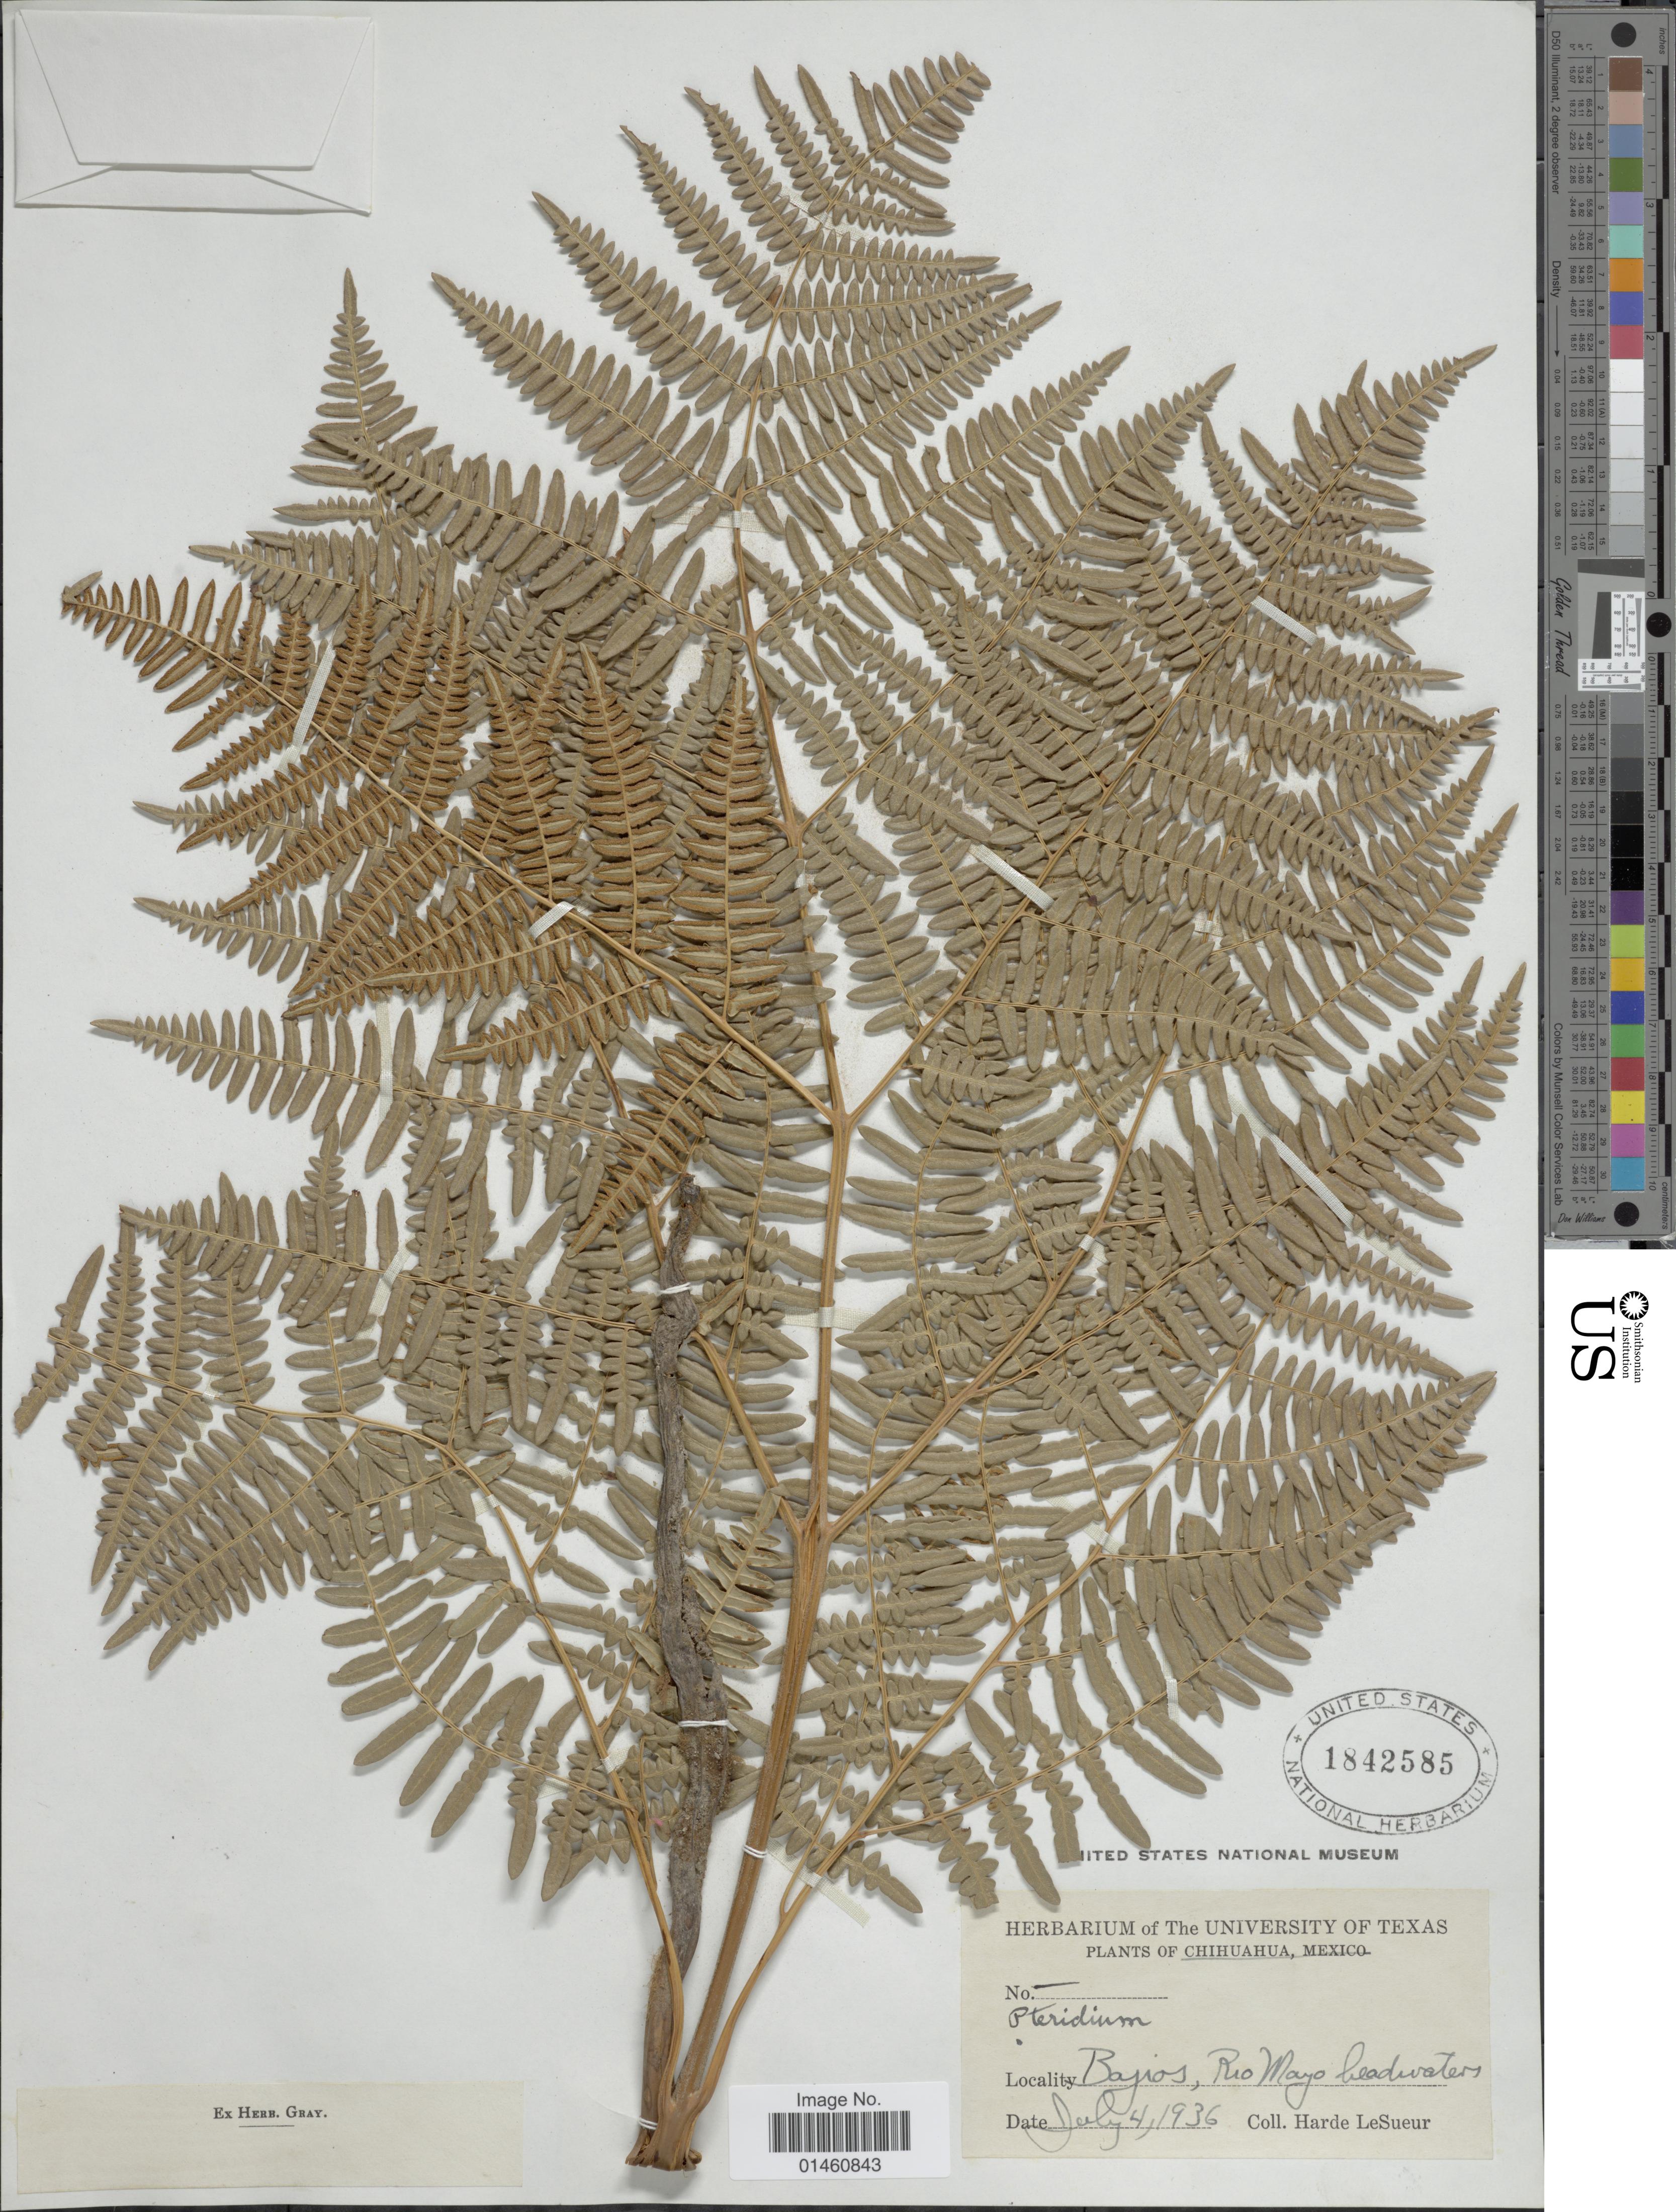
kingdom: Plantae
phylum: Tracheophyta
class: Polypodiopsida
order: Polypodiales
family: Dennstaedtiaceae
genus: Pteridium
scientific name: Pteridium pubescens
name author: (Underw.) Christenh.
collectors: H. LeSueur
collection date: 1936-07-04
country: Mexico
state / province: Chihuahua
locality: Bajios, Rio Mayo headwaters.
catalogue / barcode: US 1842585